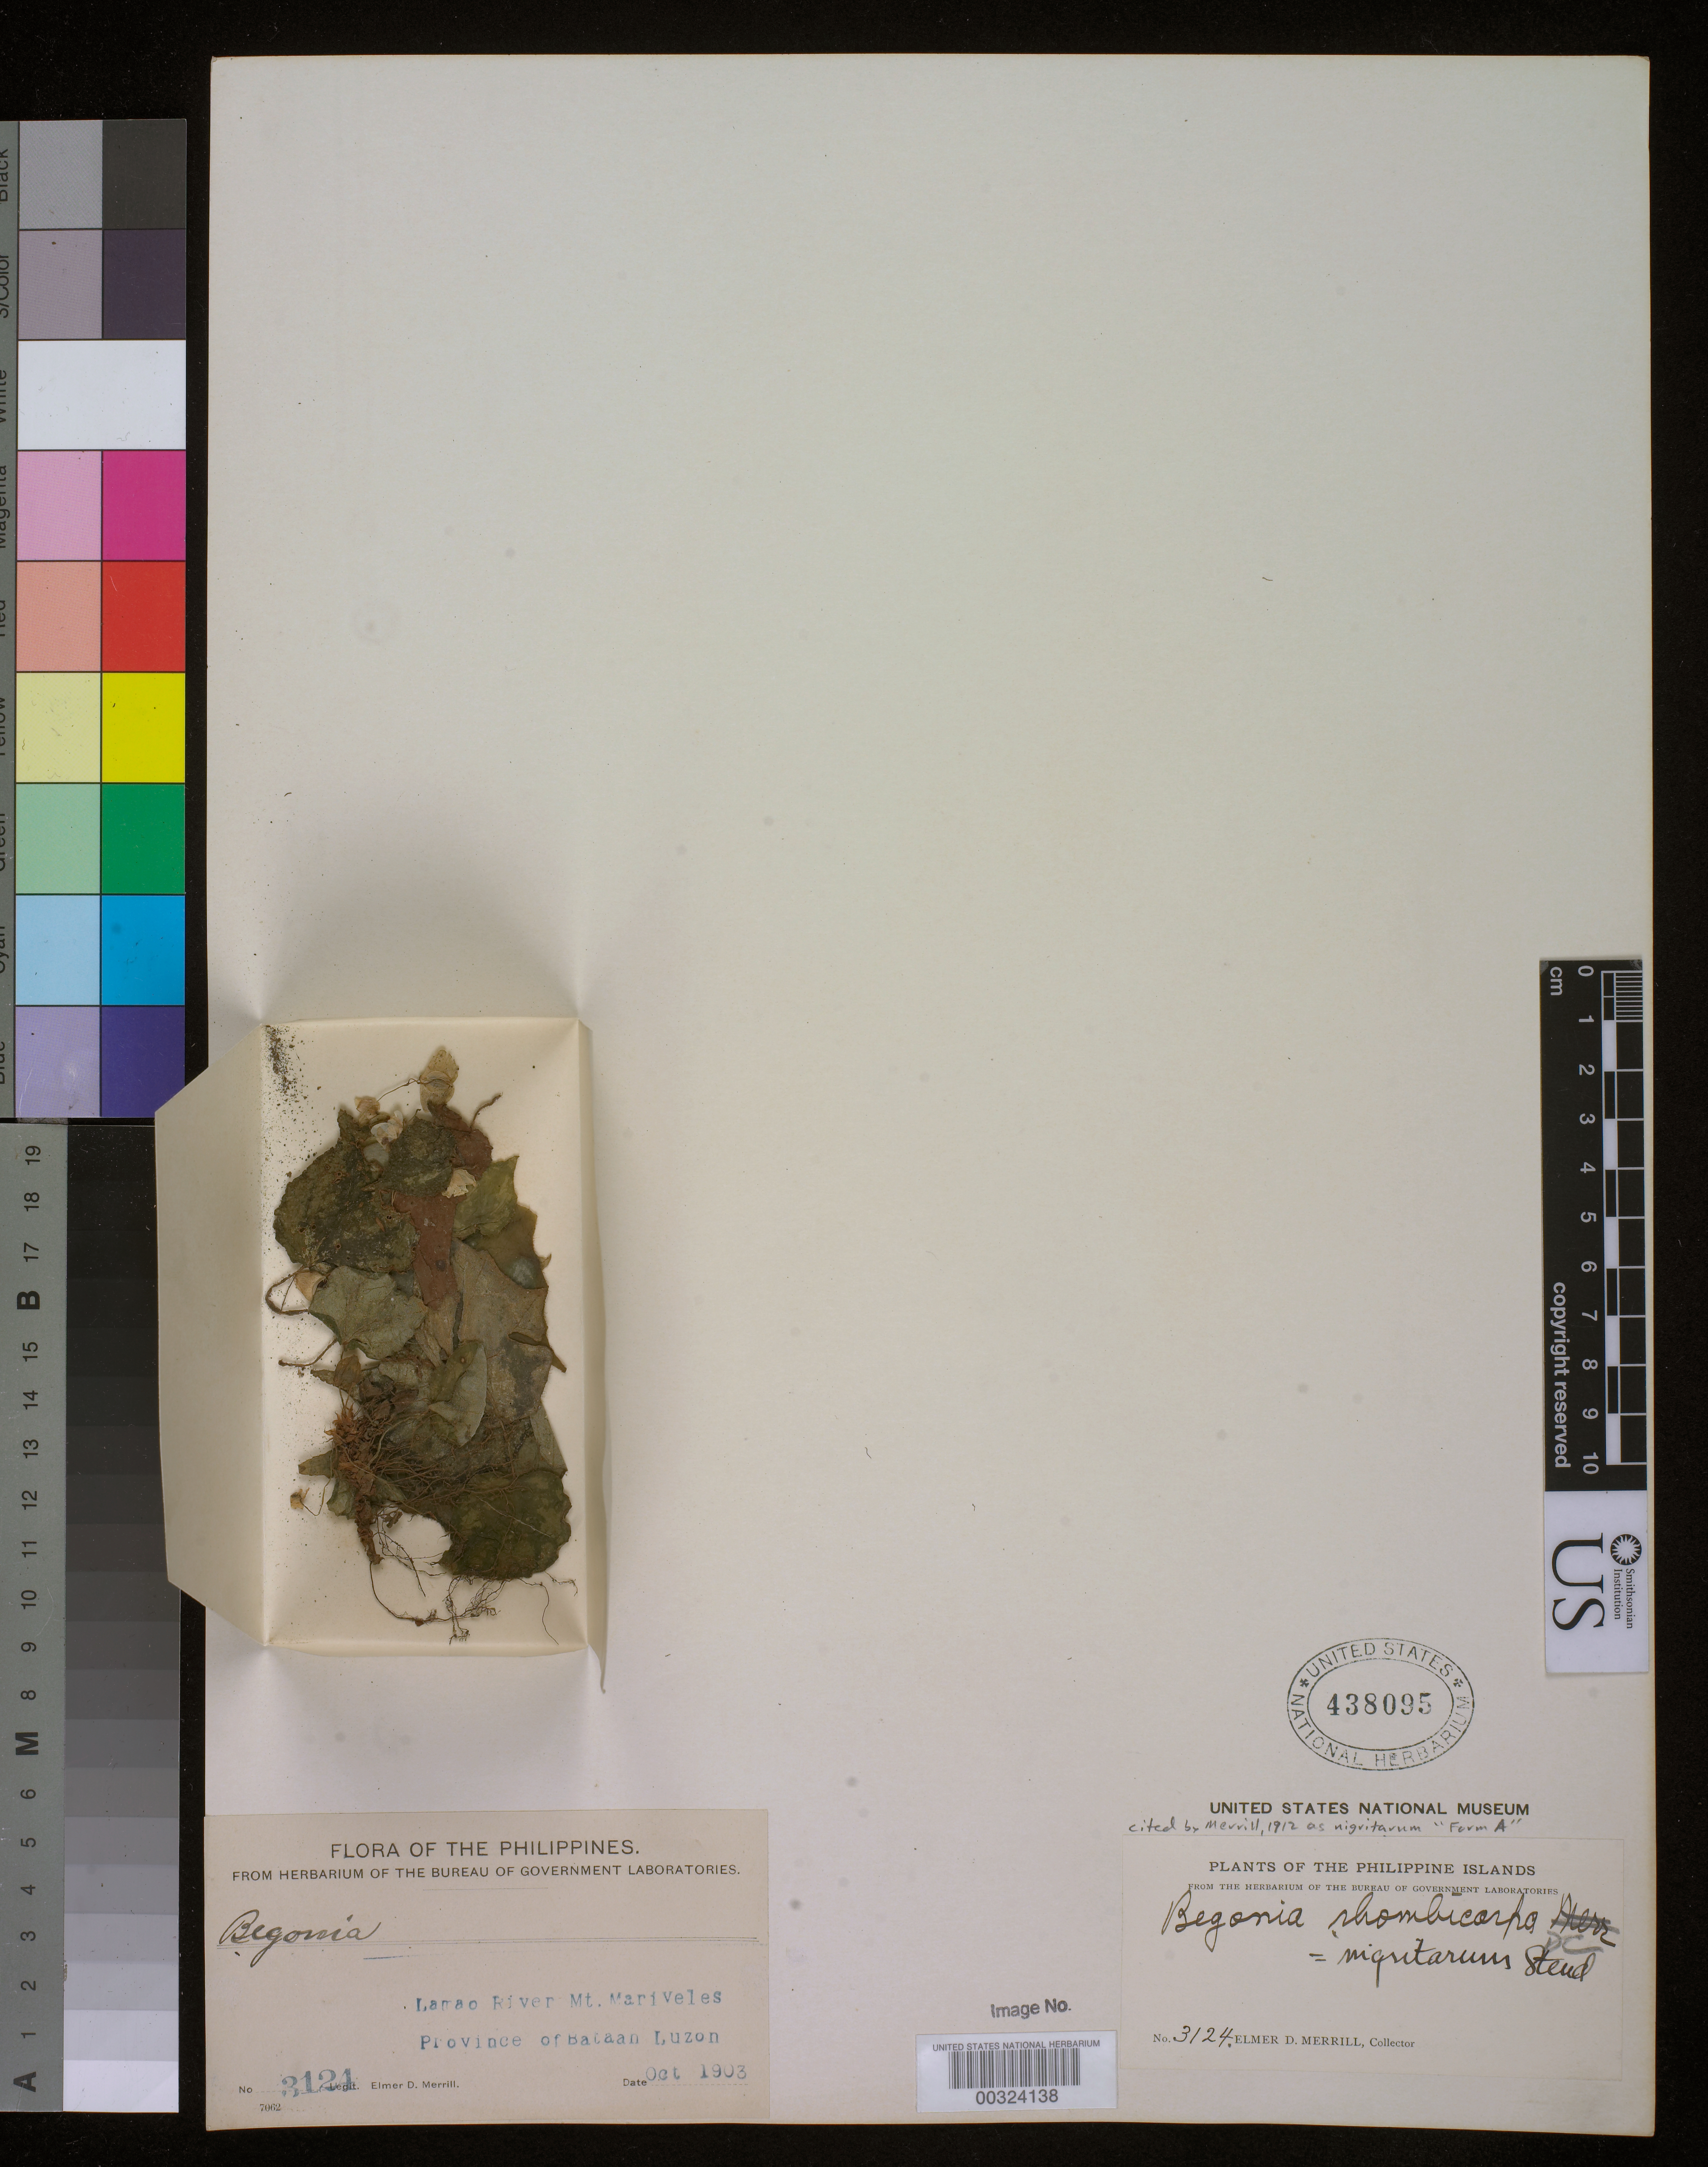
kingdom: Plantae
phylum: Tracheophyta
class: Magnoliopsida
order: Cucurbitales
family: Begoniaceae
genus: Begonia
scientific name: Begonia nigritarum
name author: (Kamel) Steud.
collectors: E. D. Merrill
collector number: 3124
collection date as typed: Oct 1903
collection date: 1903-10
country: Philippines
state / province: Central Luzon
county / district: Bataan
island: Luzon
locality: Lamao River, Mt. Mariveles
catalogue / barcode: US 438095